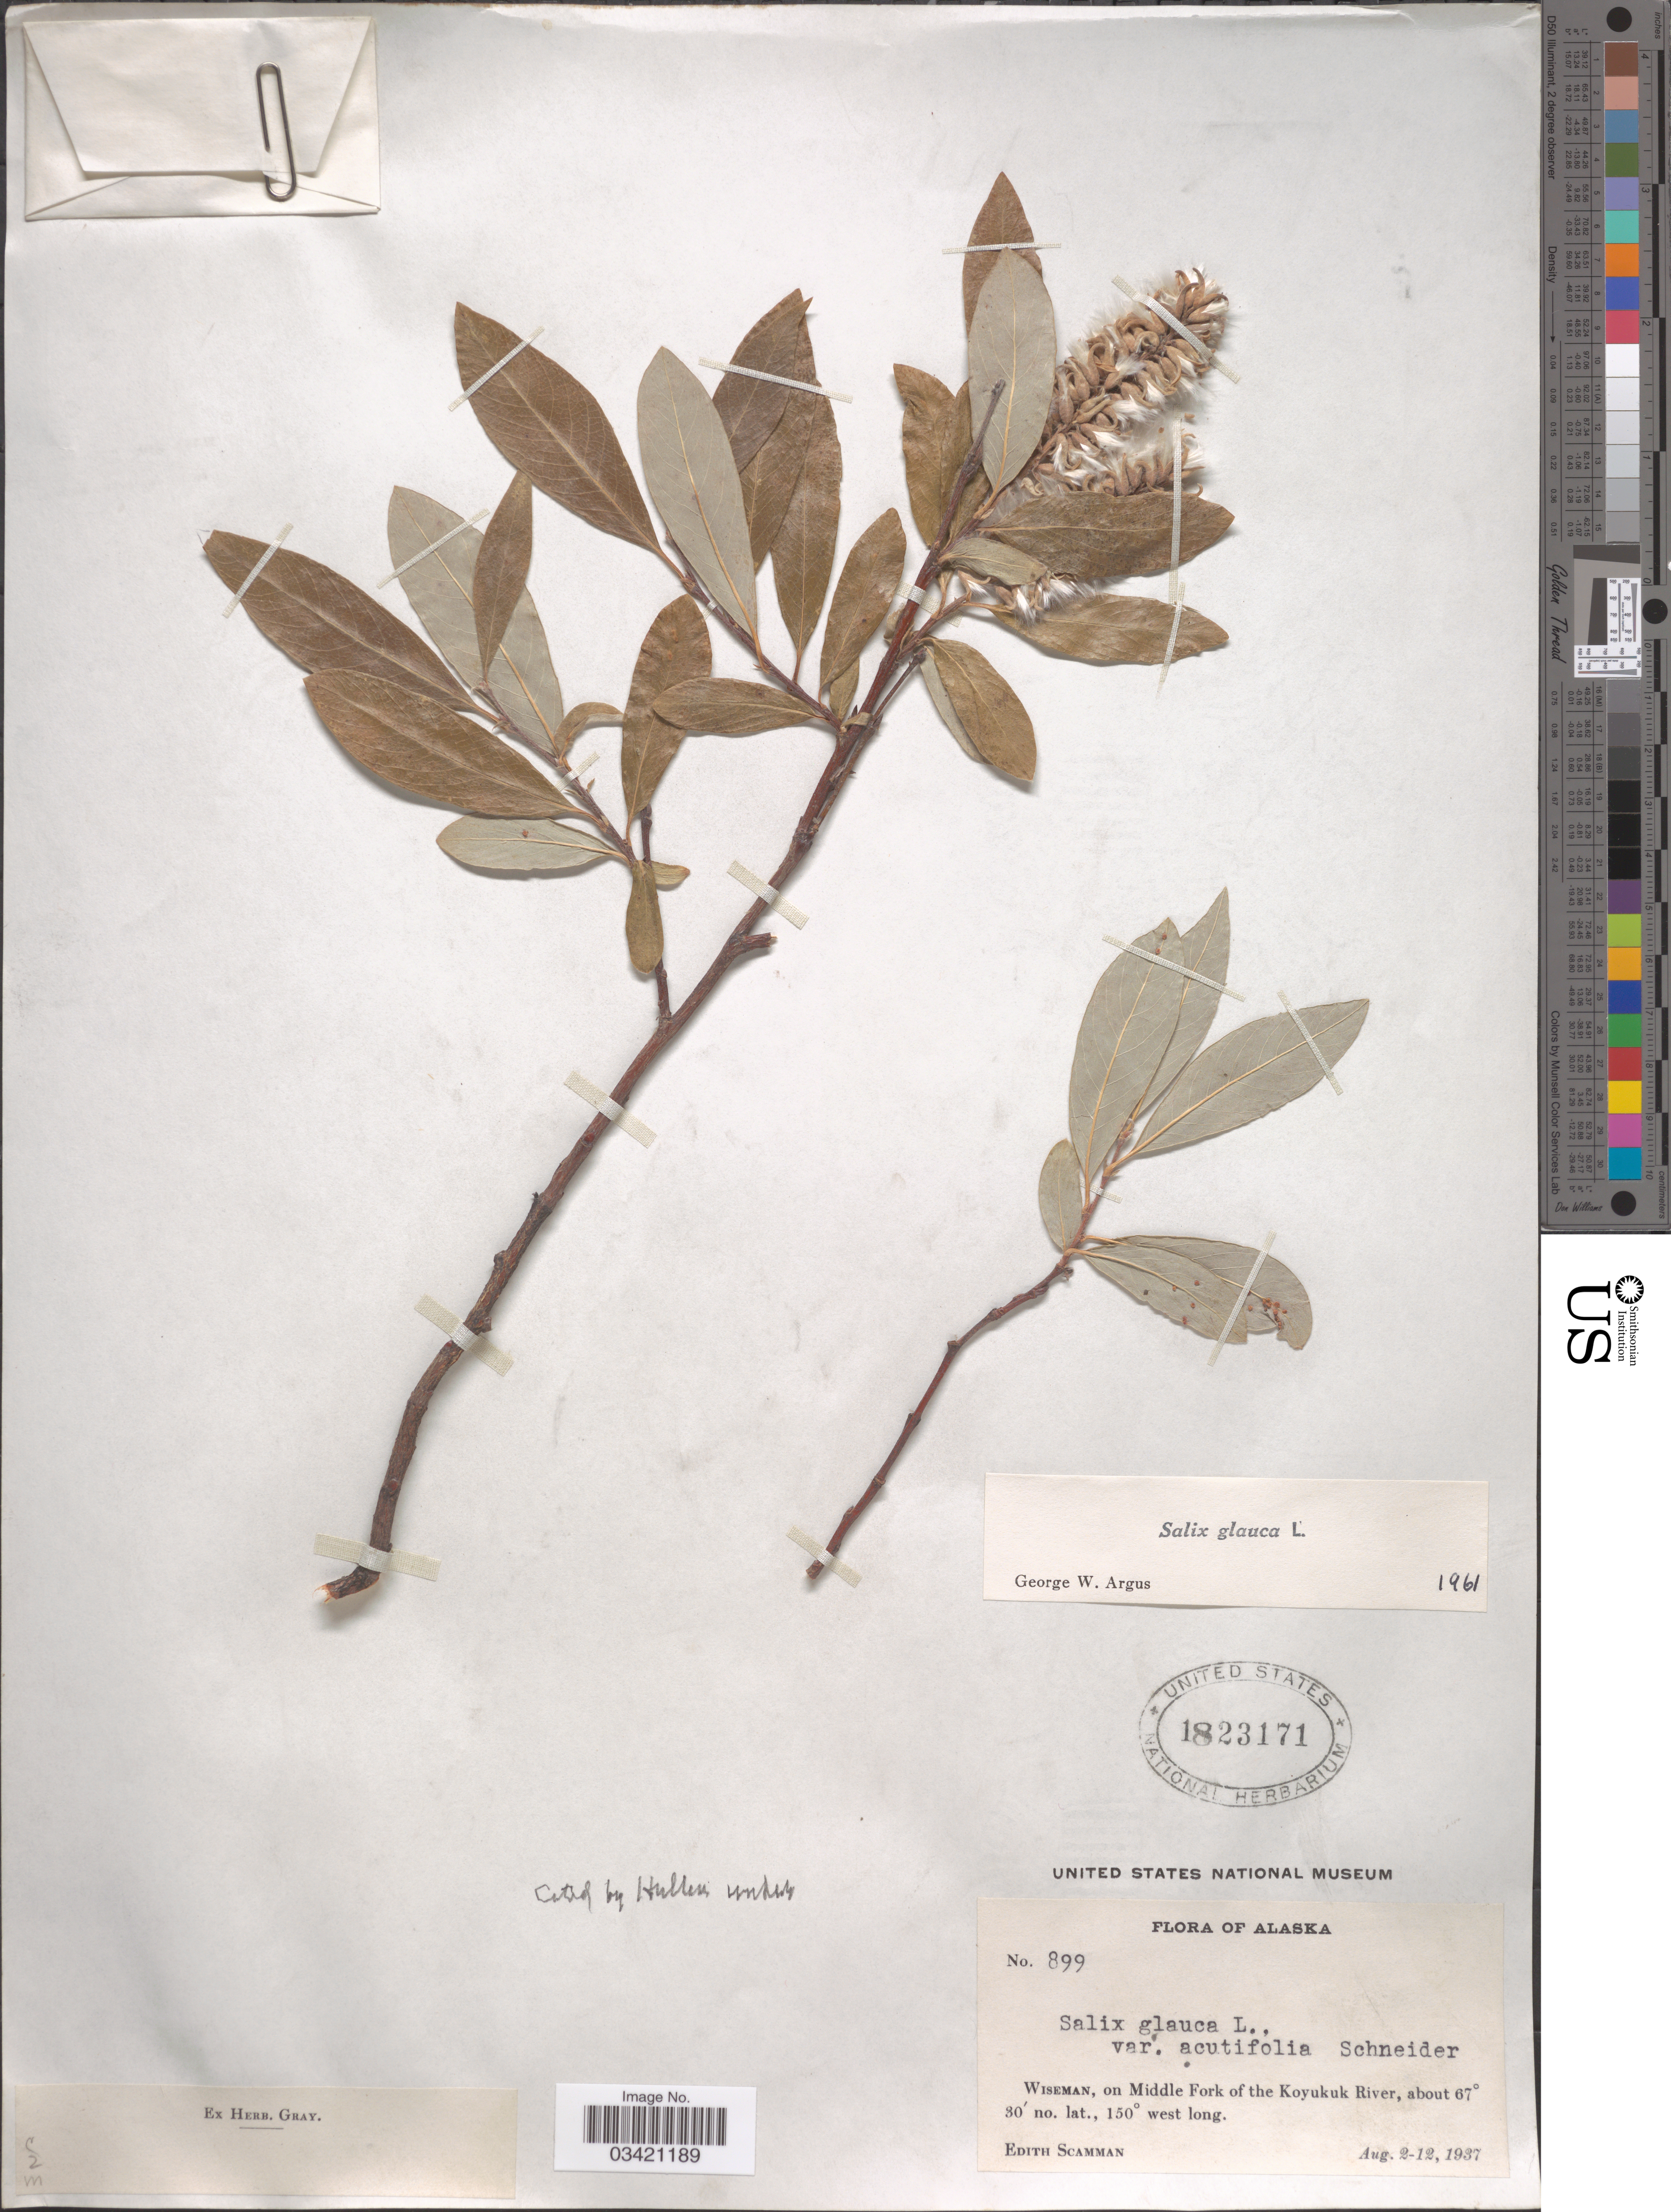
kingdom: Plantae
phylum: Tracheophyta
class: Magnoliopsida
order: Malpighiales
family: Salicaceae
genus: Salix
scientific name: Salix glauca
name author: L.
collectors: E. Scamman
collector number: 899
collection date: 1937-08-02/1937-08-12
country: United States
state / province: Alaska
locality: Wiseman, on Middle Fork of the Koyukuk River.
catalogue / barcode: US 1823171